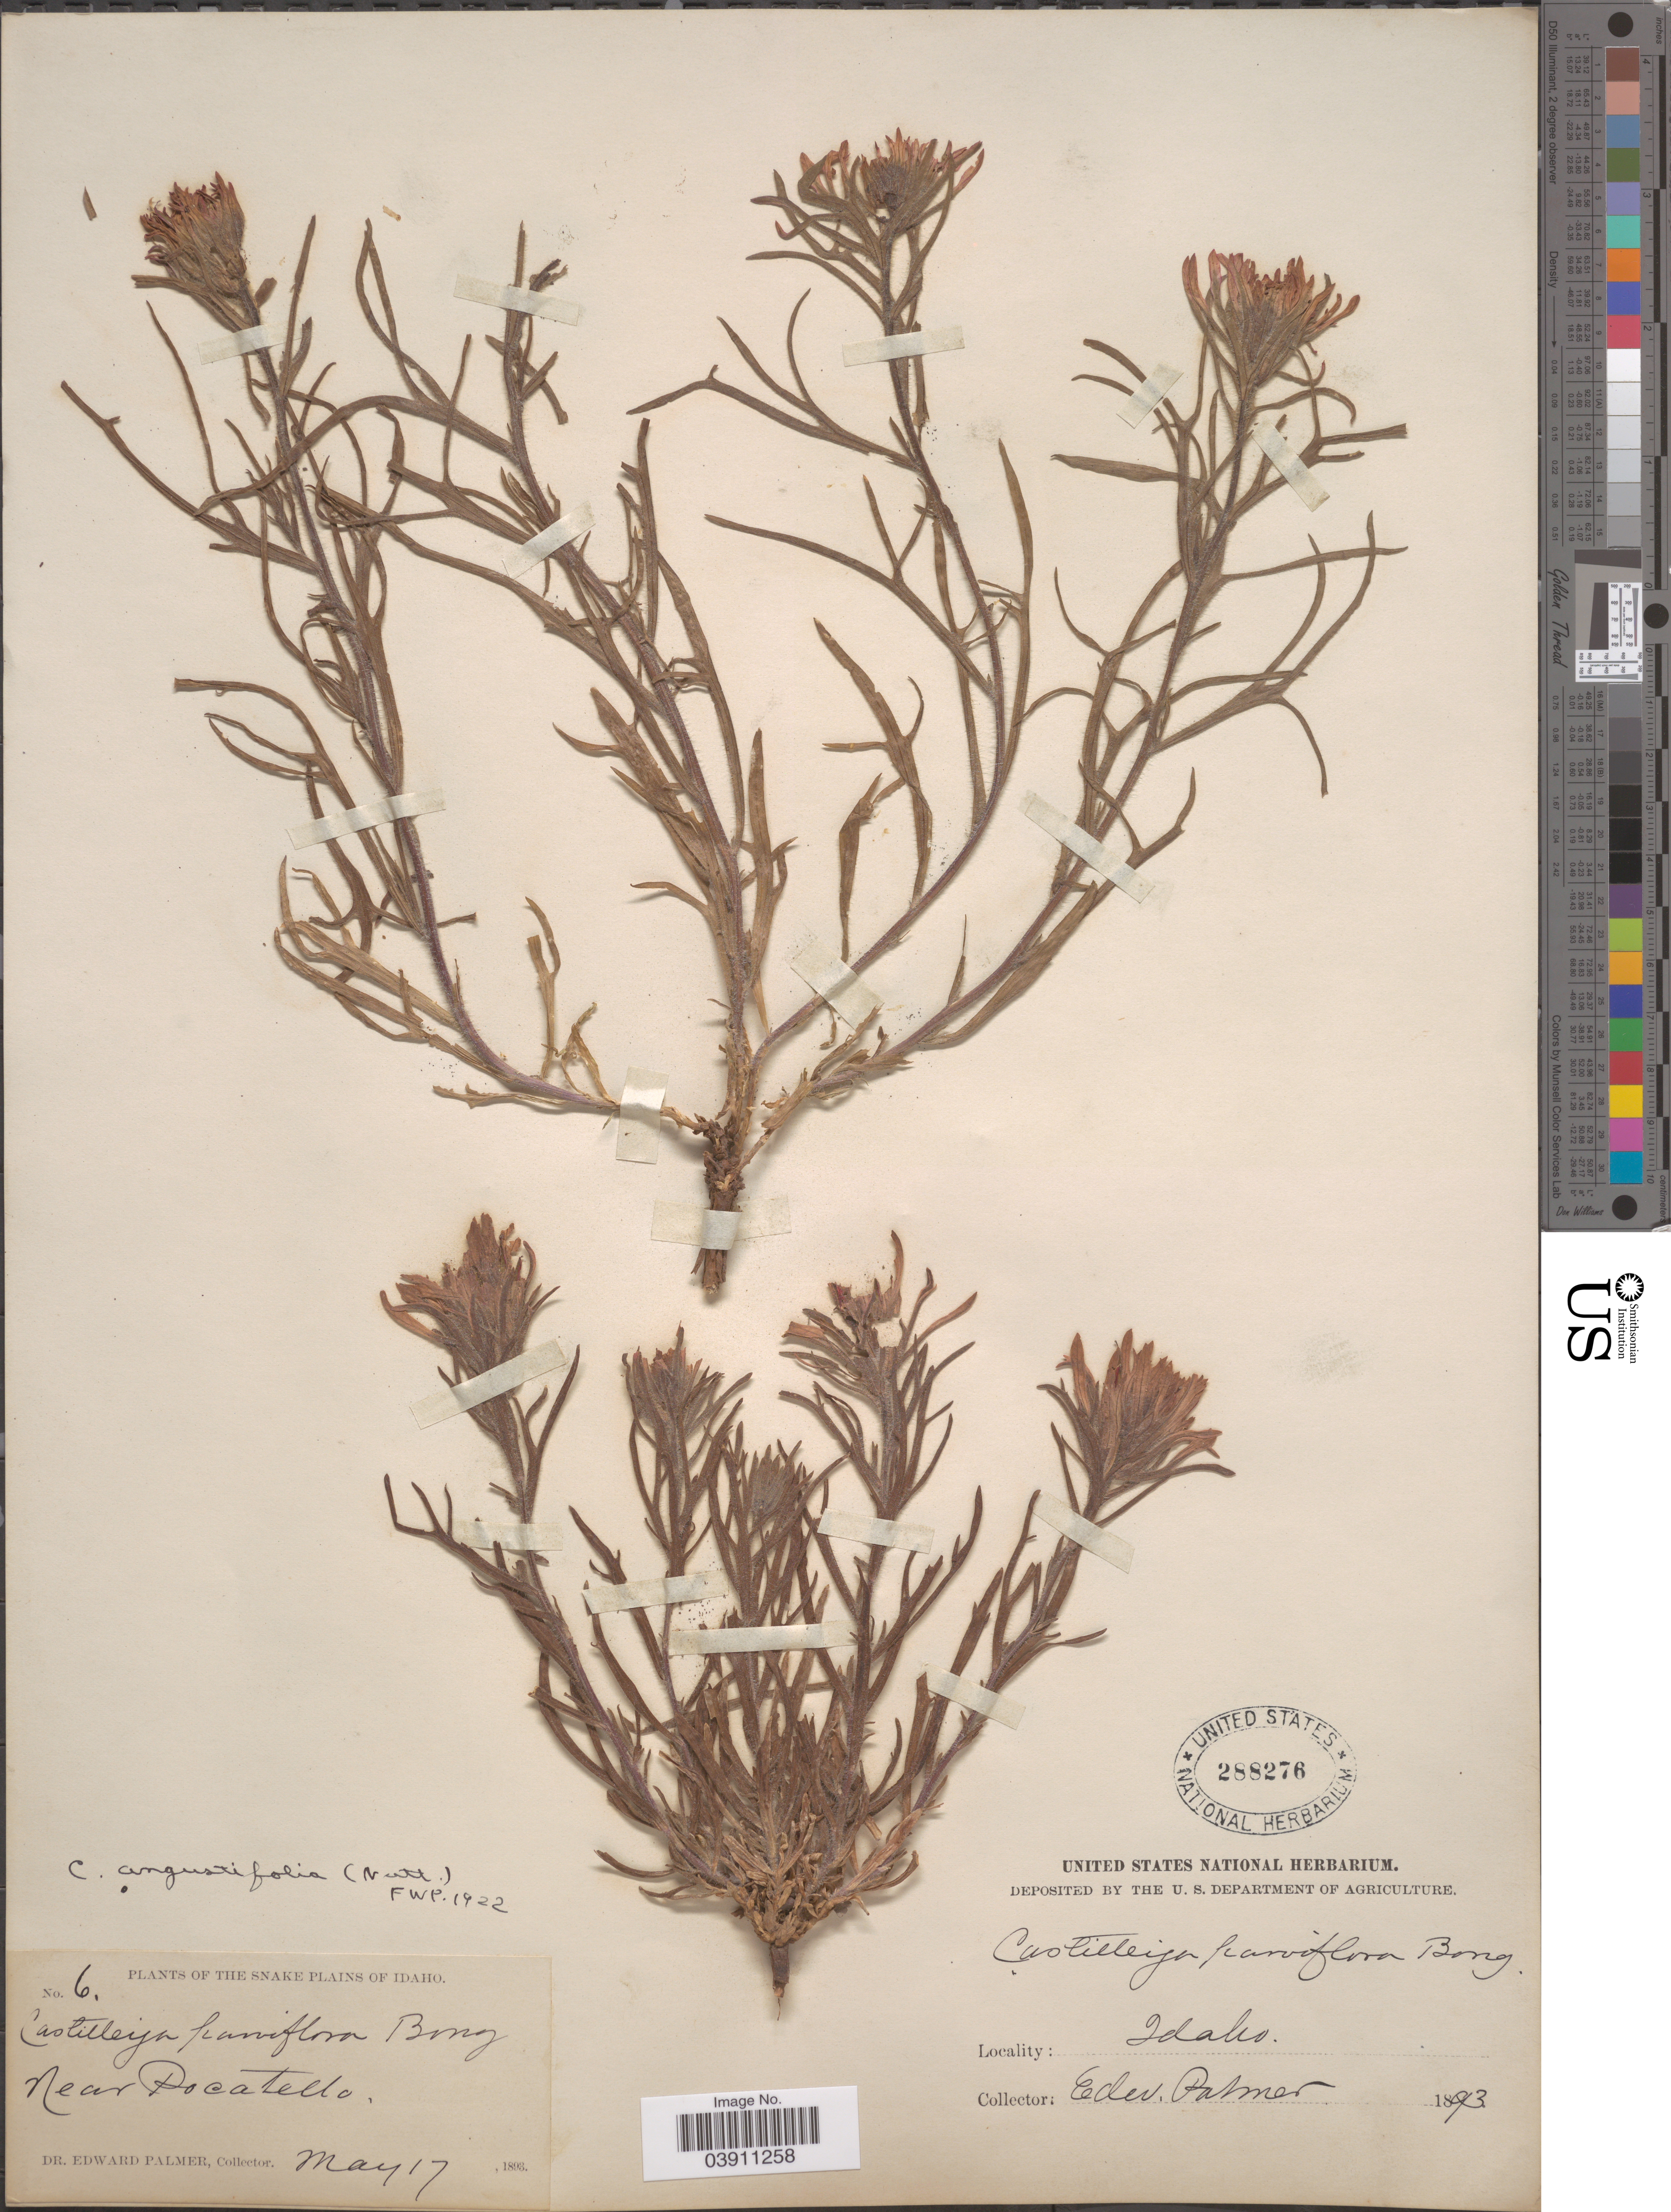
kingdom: Plantae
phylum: Tracheophyta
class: Magnoliopsida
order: Lamiales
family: Orobanchaceae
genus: Castilleja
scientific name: Castilleja angustifolia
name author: (Nutt.) G. Don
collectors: E. Palmer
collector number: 6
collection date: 1893-05-17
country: United States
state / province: Idaho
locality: The Snake Plains of Idaho. Near Pocatello.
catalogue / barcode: US 288276